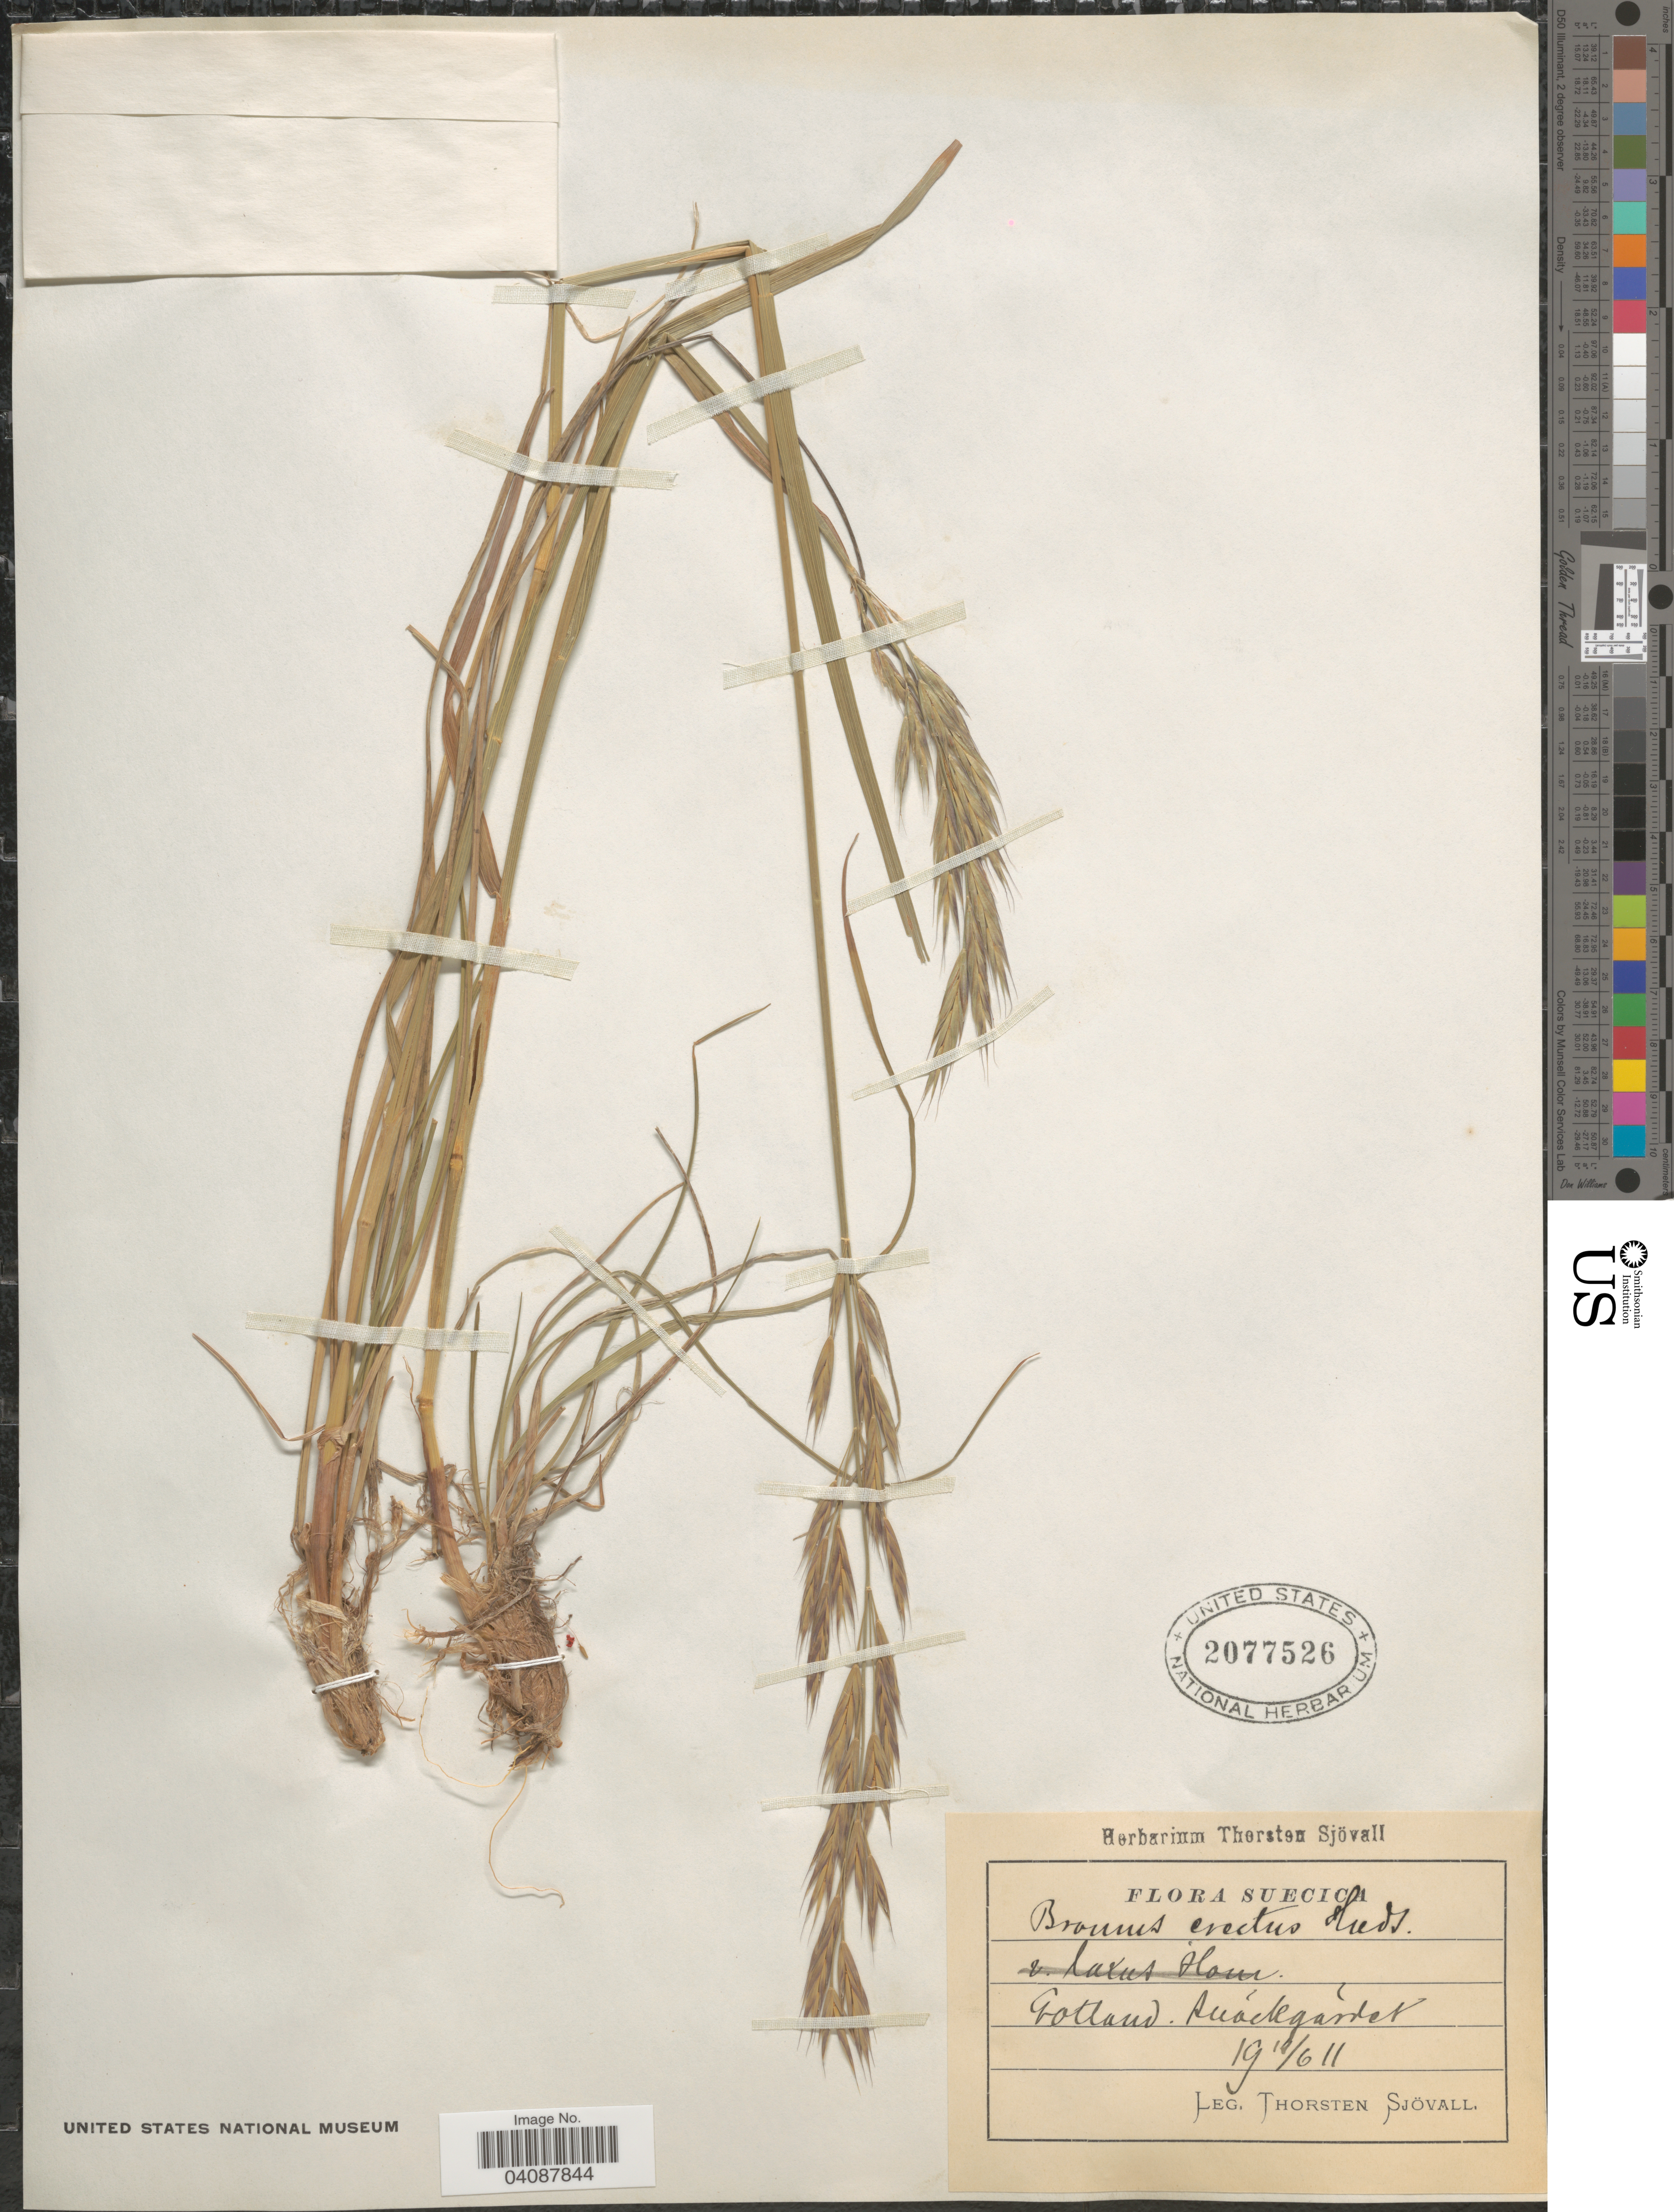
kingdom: Plantae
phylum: Tracheophyta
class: Liliopsida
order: Poales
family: Poaceae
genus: Bromus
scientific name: Bromus erectus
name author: Huds.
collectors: T. Sjövall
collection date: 1911-06-10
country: Sweden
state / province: Gotland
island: Gotland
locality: Suecica. Gotland. Suadegardet [interpreted].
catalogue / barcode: US 2077526